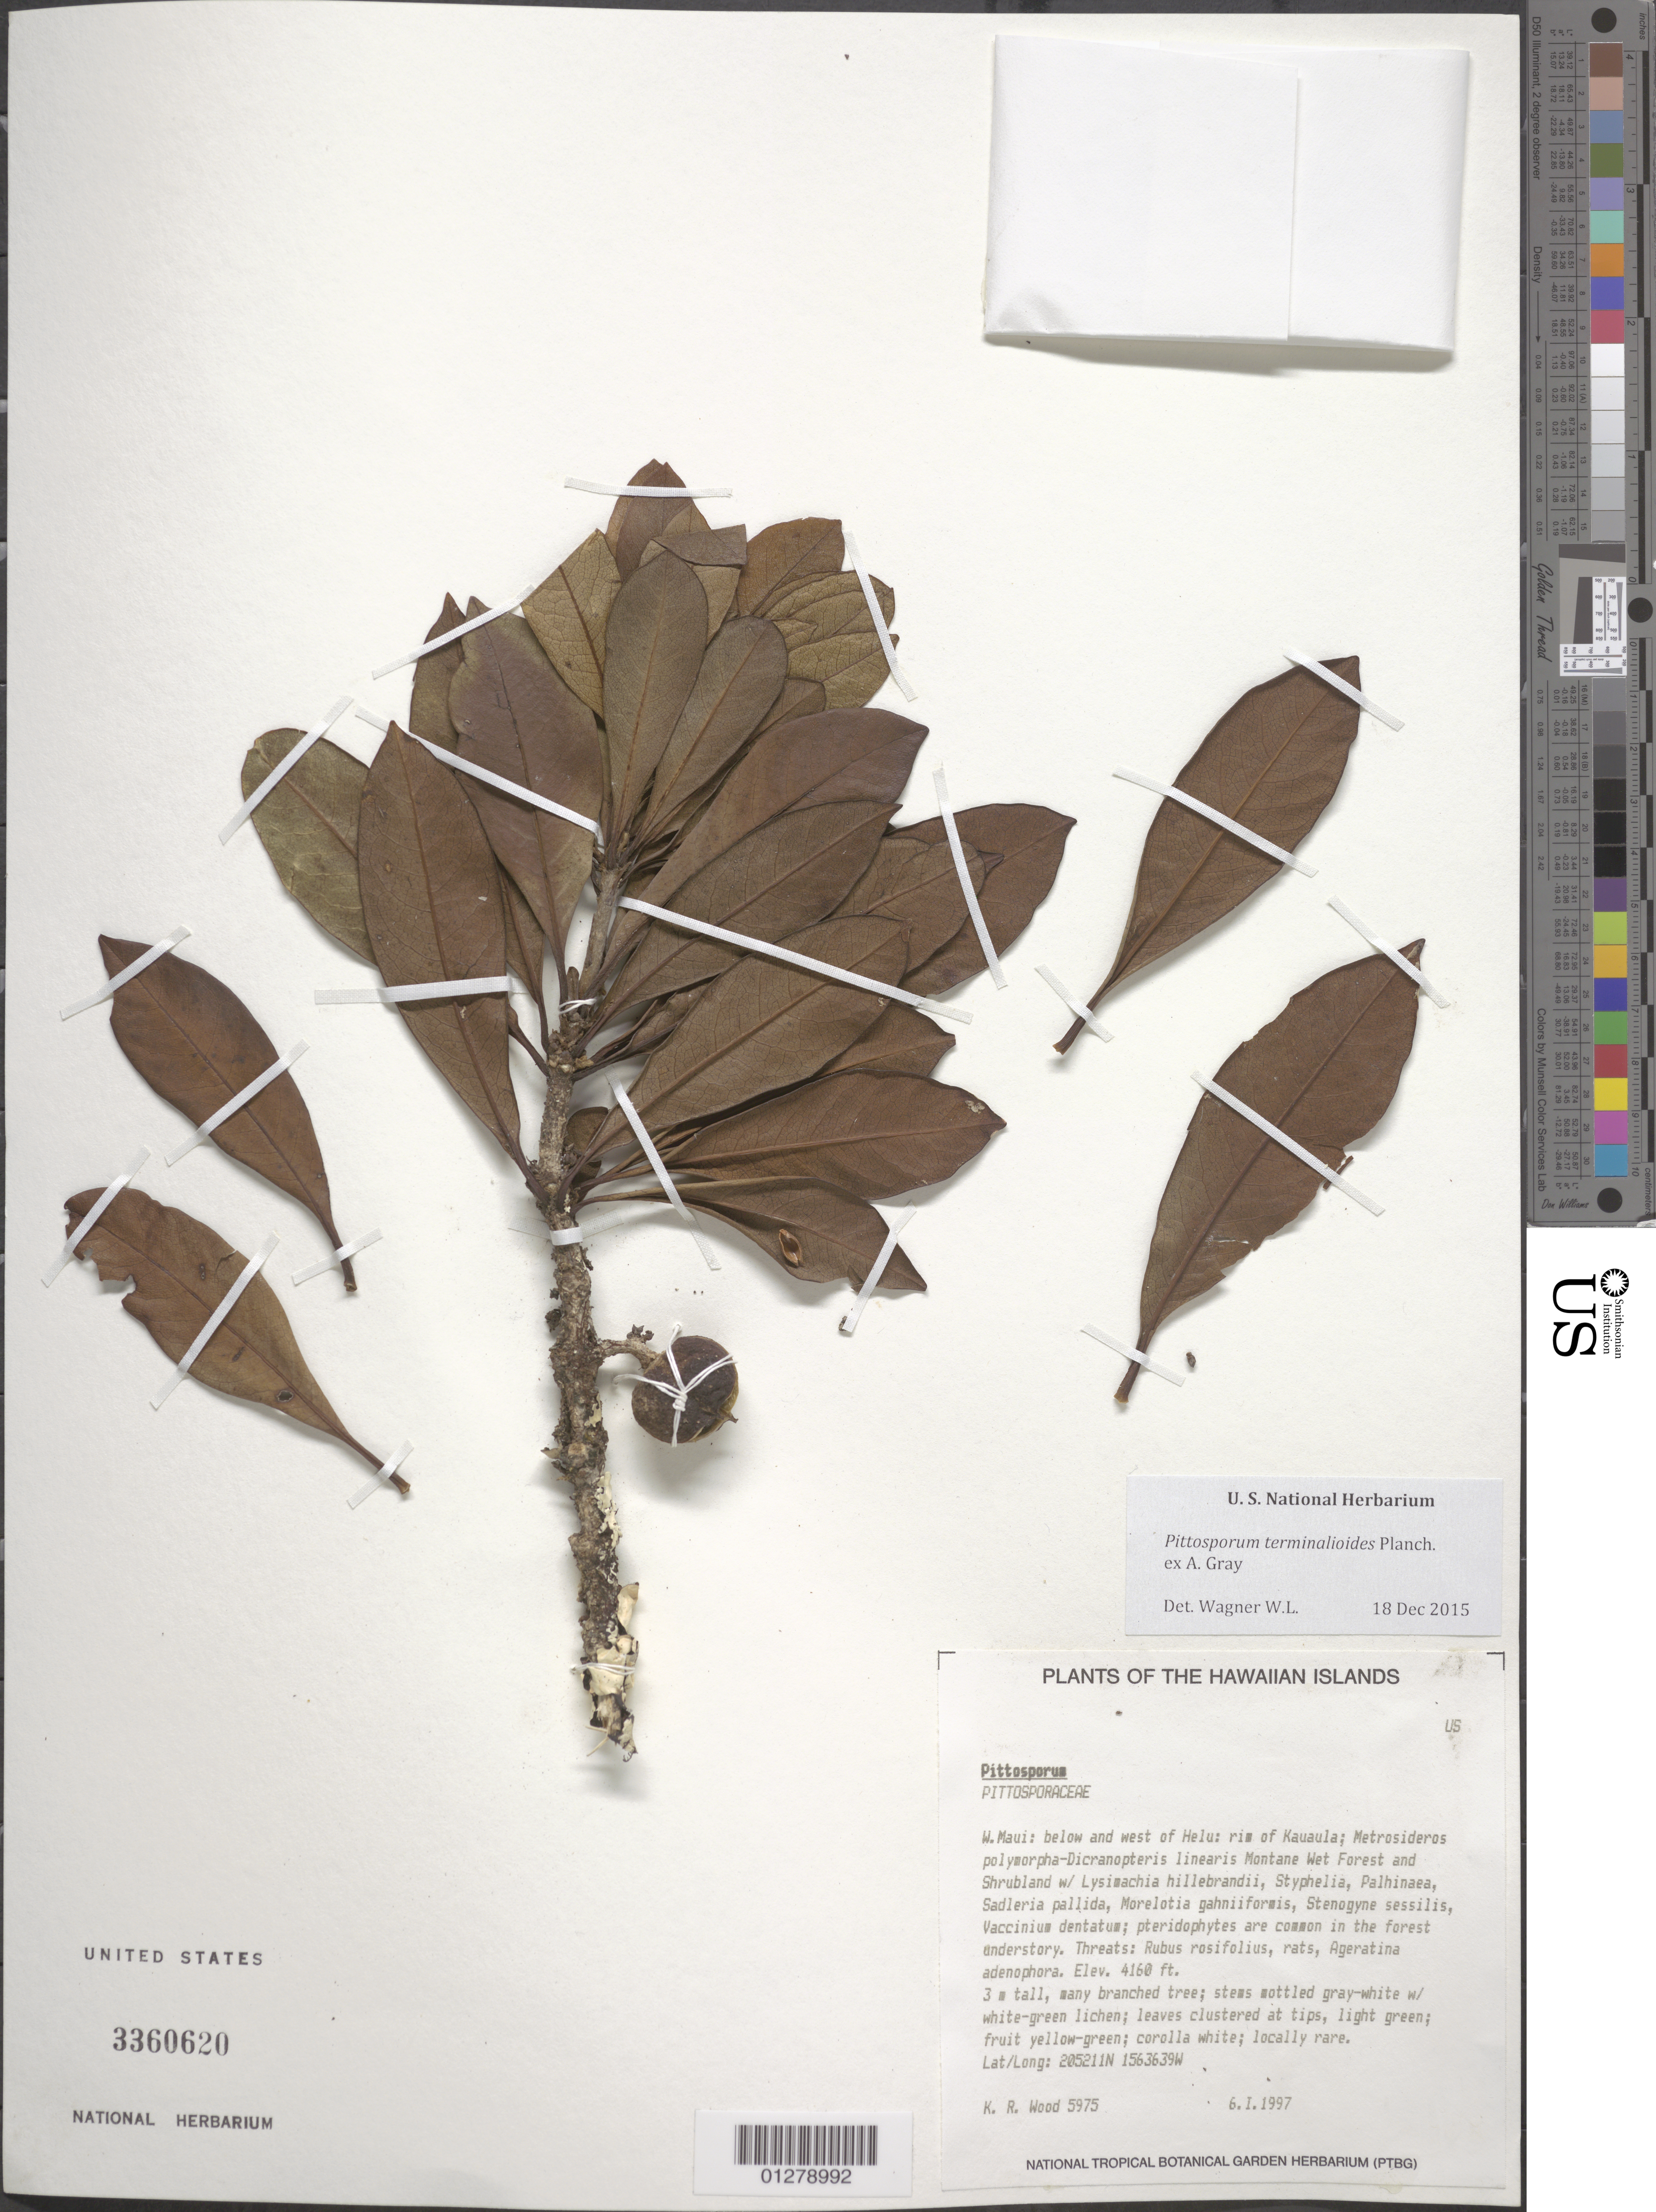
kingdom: Plantae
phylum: Tracheophyta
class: Magnoliopsida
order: Apiales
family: Pittosporaceae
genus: Pittosporum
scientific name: Pittosporum terminalioides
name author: Planch. ex A. Gray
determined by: Wagner, W. L., (BOT), Smithsonian Institution - National Museum of Natural History (UNITED STATES)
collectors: K. R. Wood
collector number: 5975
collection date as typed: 6 Jan 1997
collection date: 1997-01-06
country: United States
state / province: Hawaii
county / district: Maui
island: Maui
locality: Below and west of Helu, rim of Kauaula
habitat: Montane wet forest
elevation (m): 1268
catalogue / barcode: US 3360620